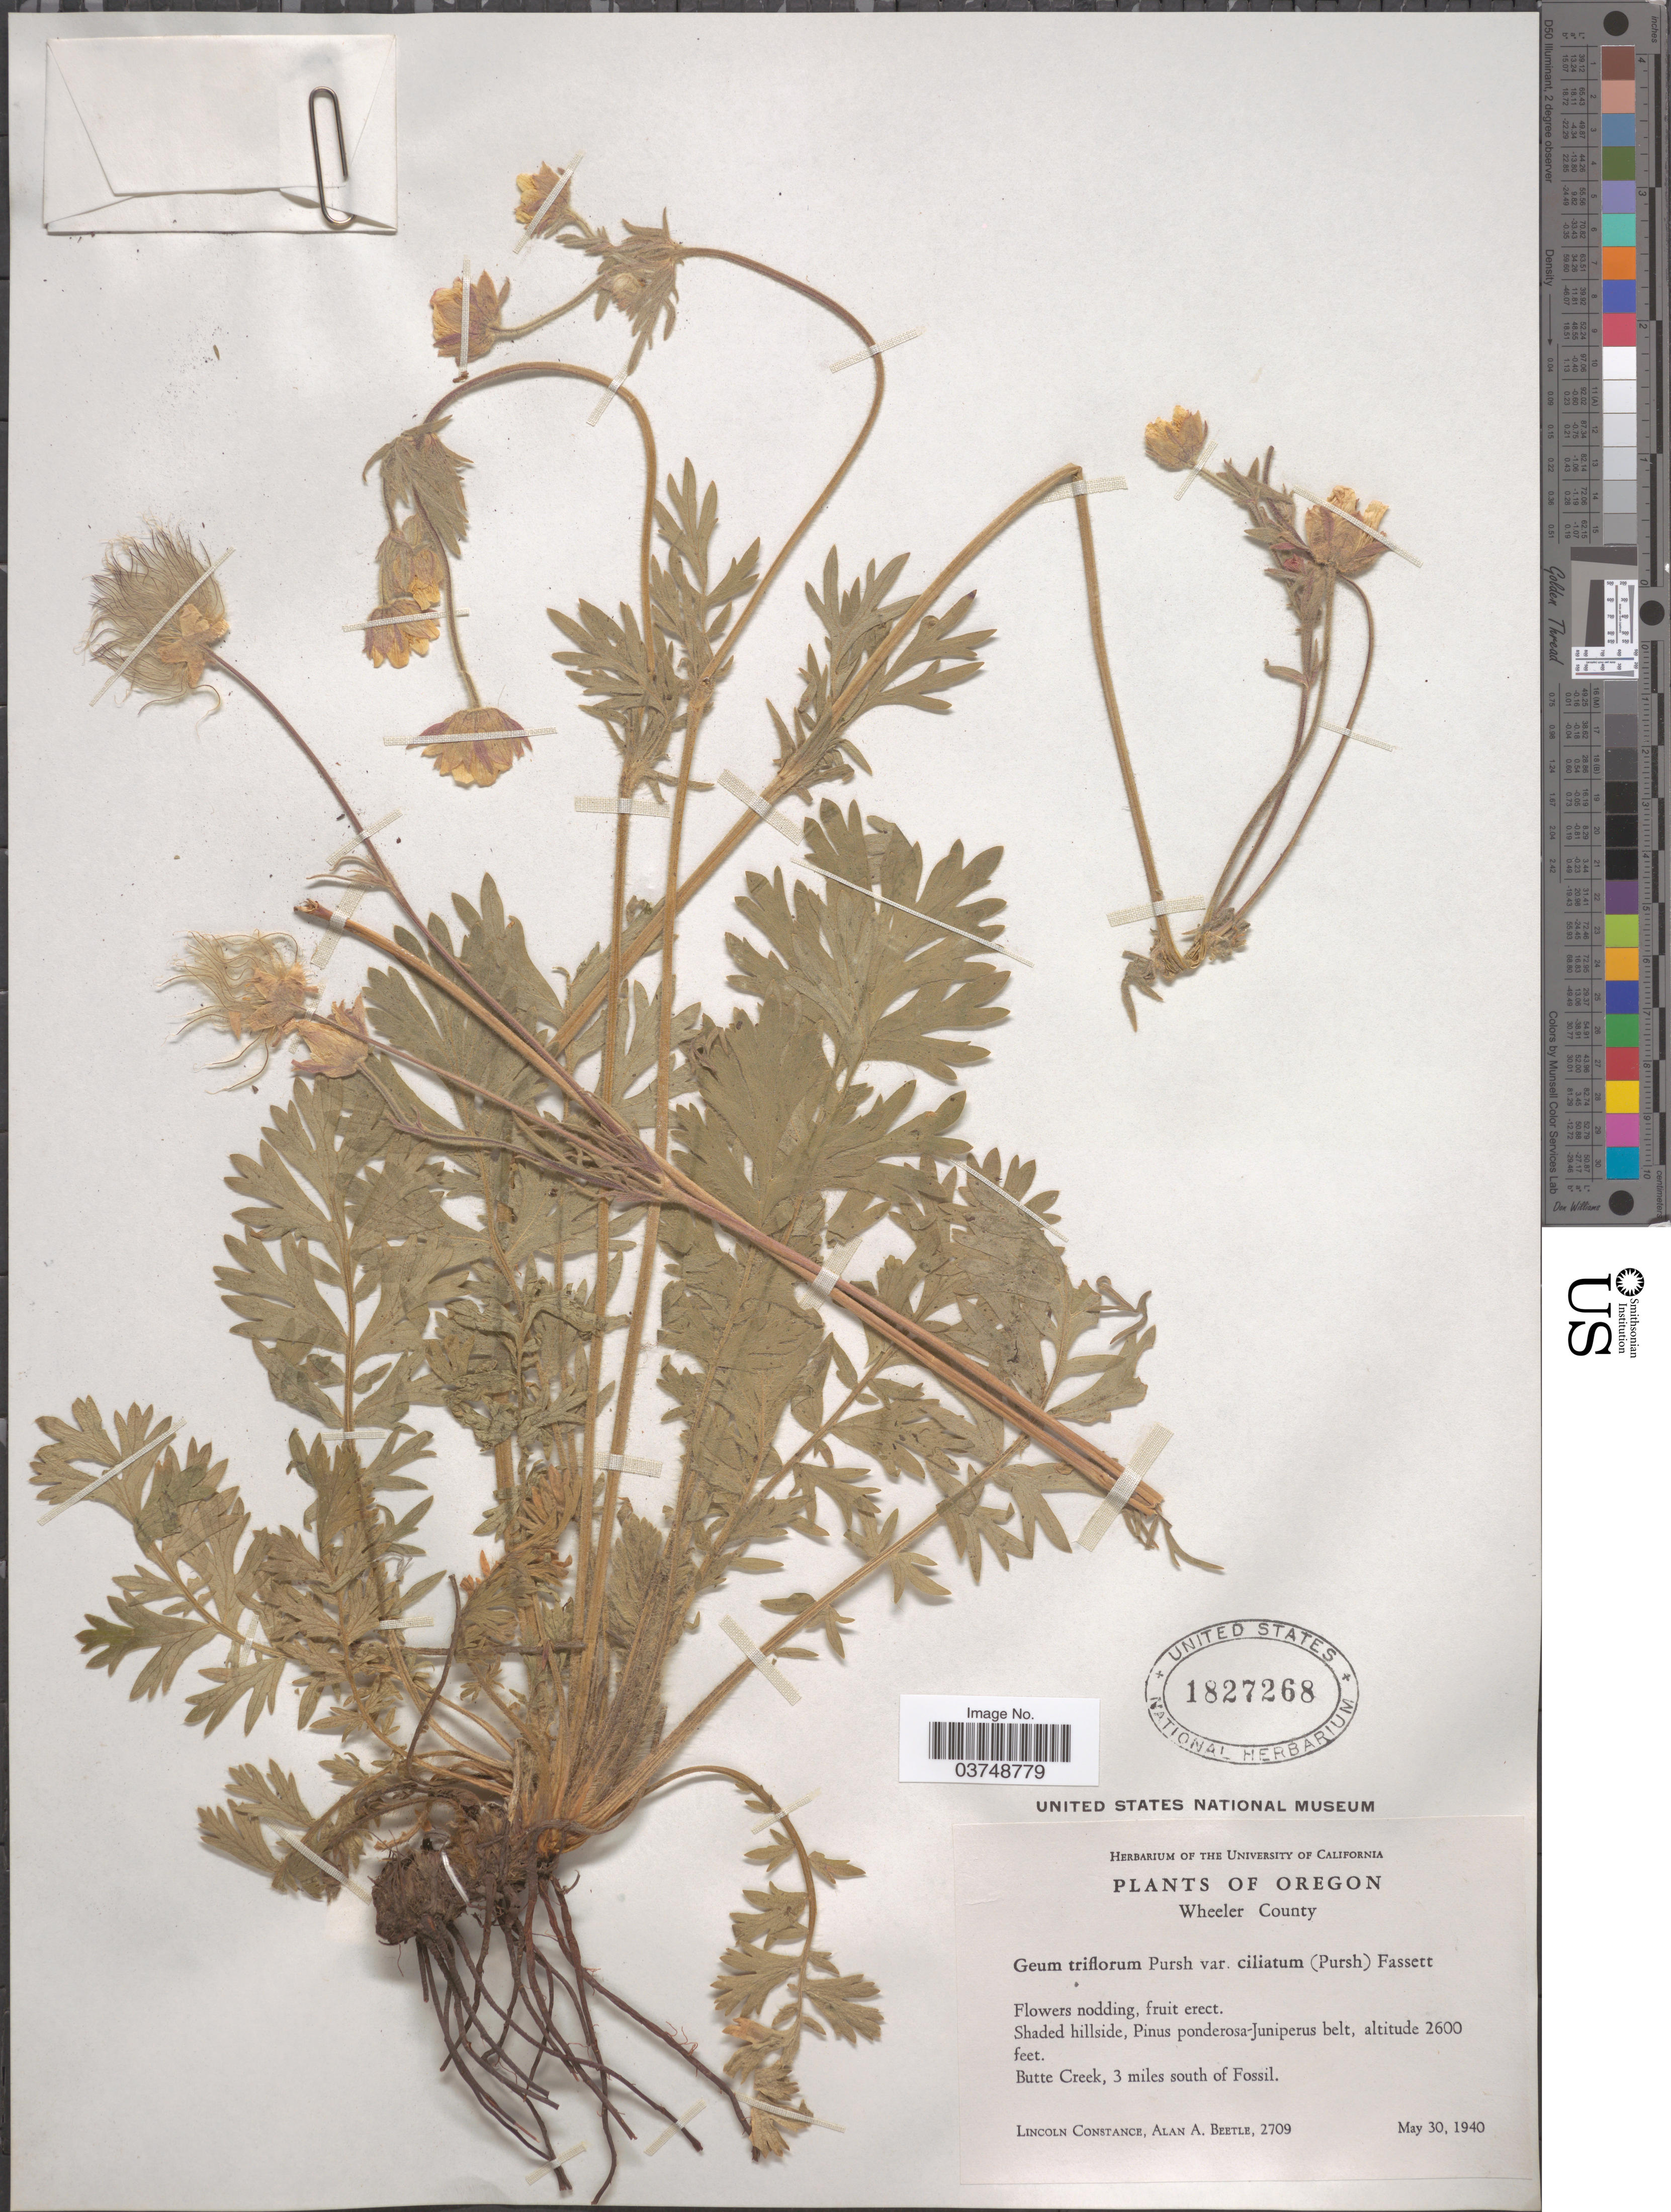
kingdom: Plantae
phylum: Tracheophyta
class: Magnoliopsida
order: Rosales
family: Rosaceae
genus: Geum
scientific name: Geum triflorum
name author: Pursh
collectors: L. Constance & A. A. Beetle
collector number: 2709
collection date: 1940-05-30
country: United States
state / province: Oregon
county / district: Wheeler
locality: Wheeler County. Butte Creek, 3 miles south of Fossil.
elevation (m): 792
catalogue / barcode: US 1827268